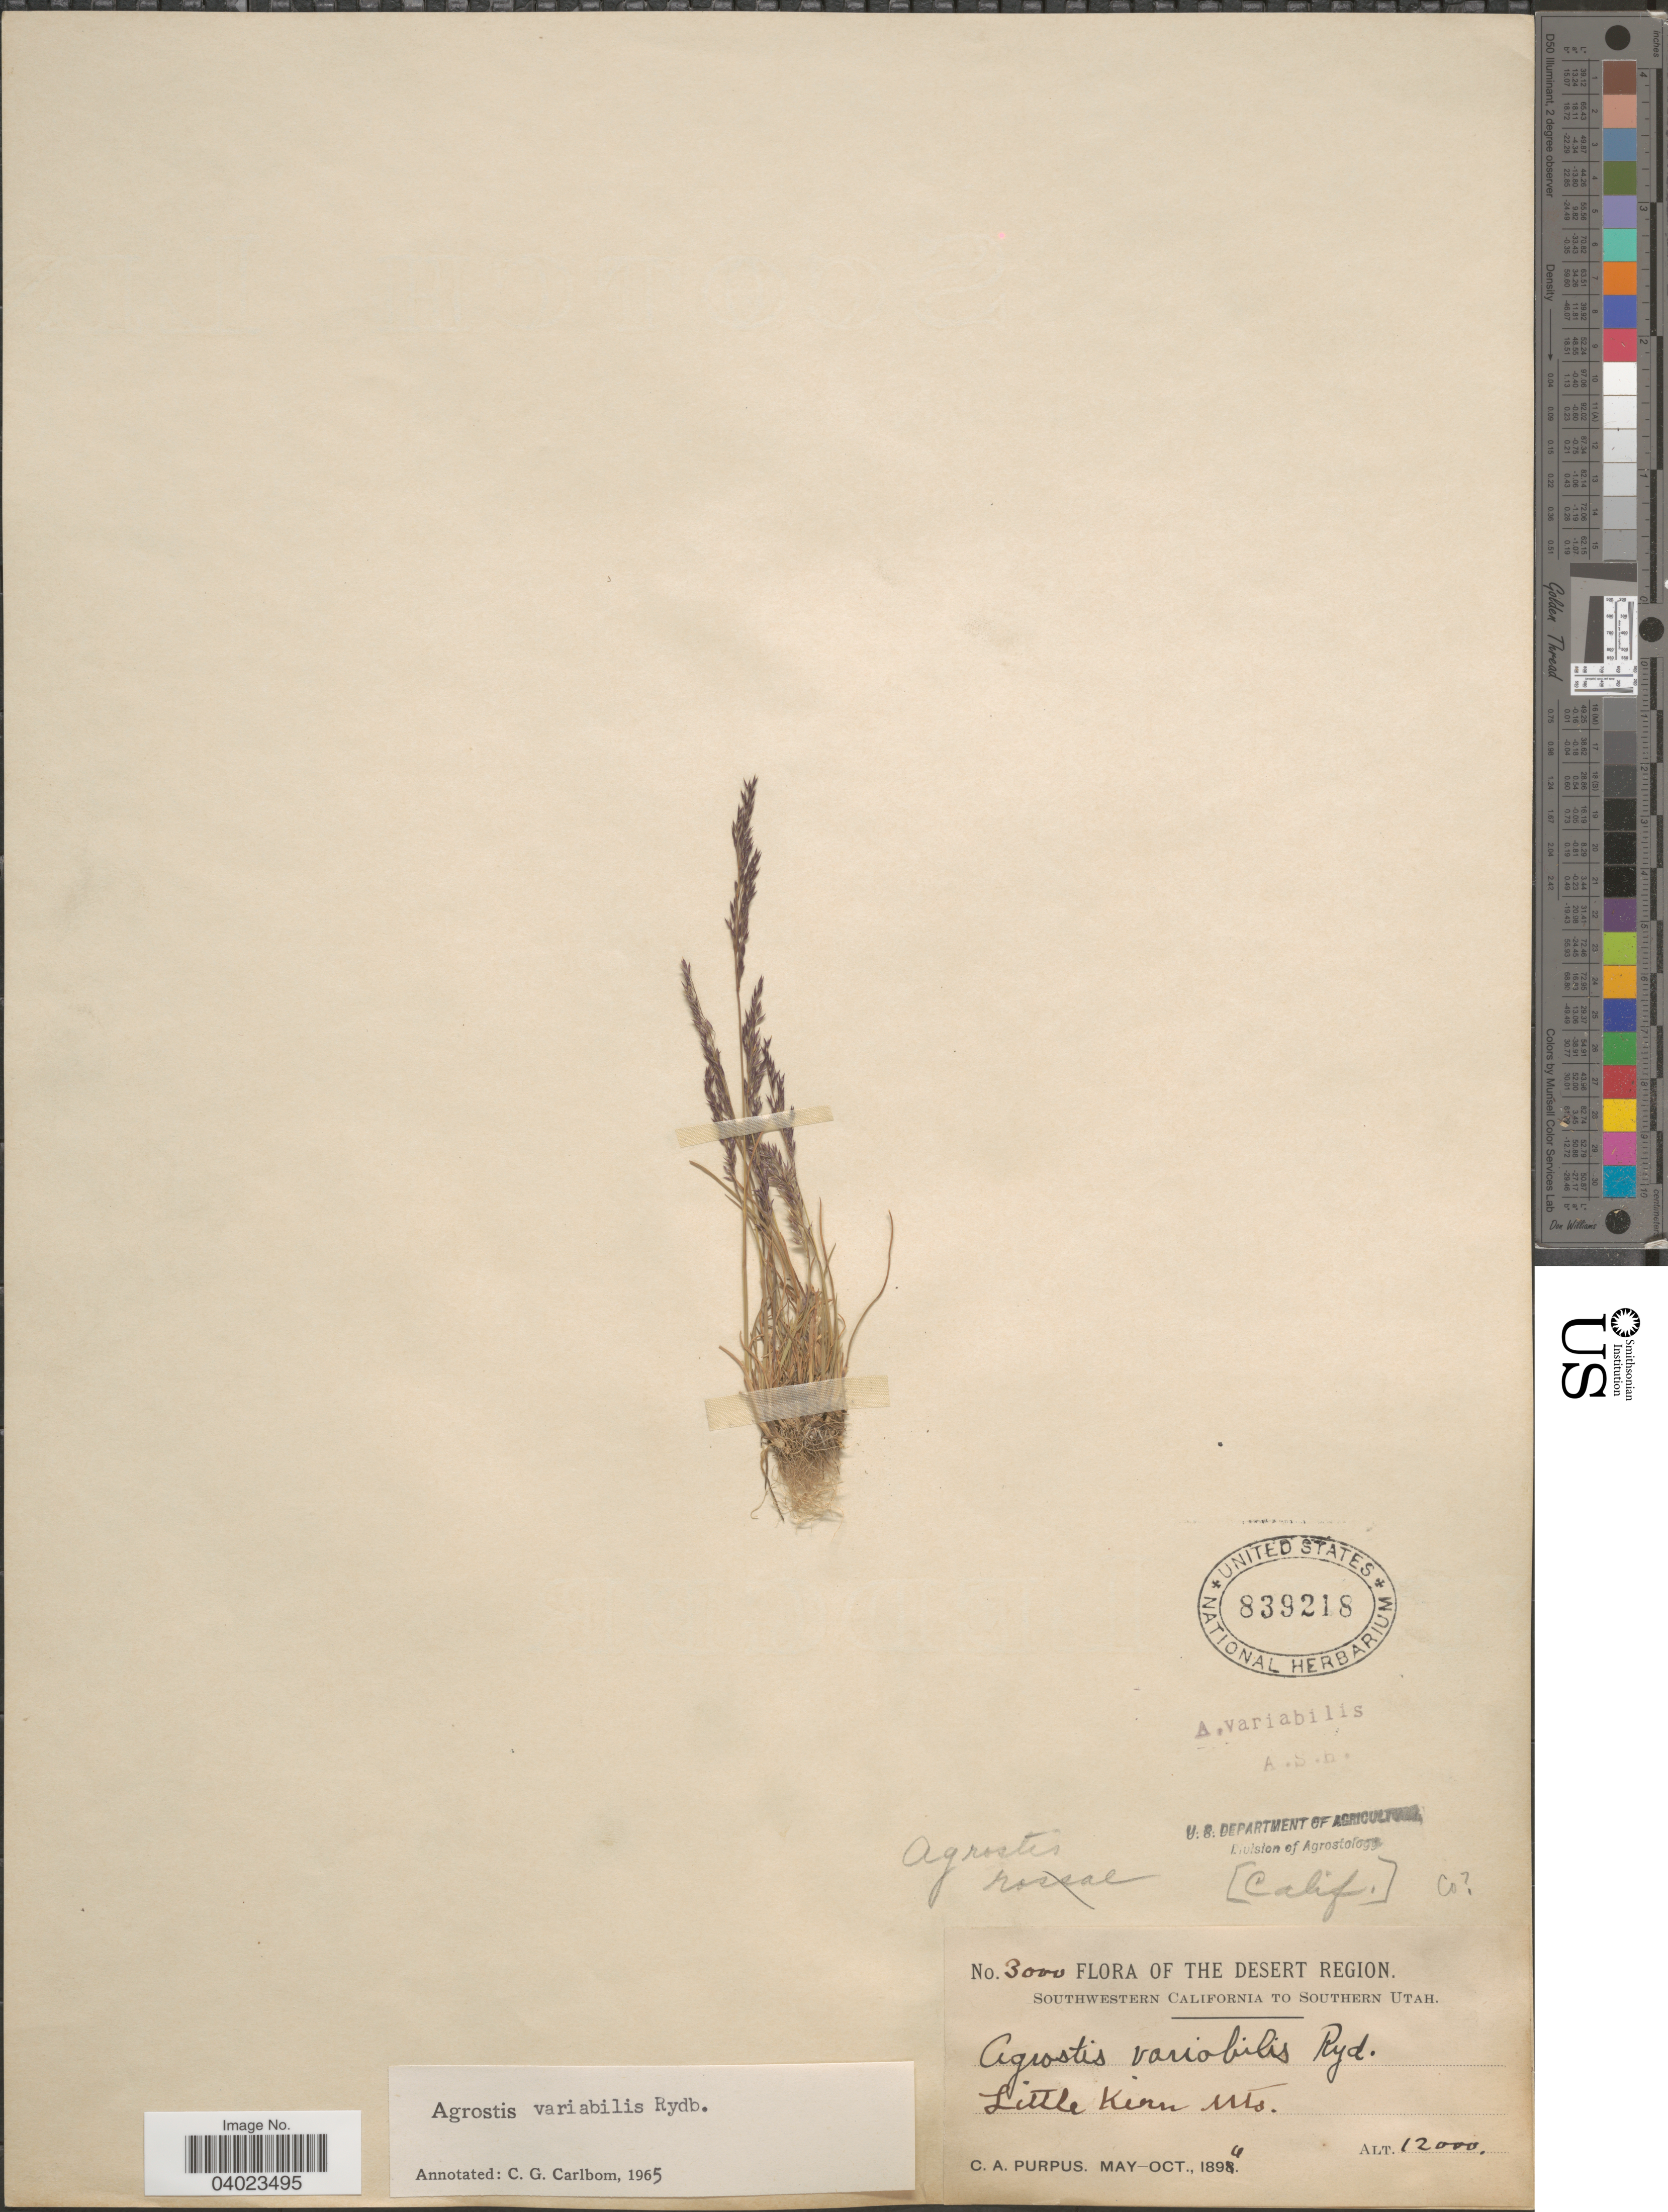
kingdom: Plantae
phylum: Tracheophyta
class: Liliopsida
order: Poales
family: Poaceae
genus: Agrostis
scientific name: Agrostis variabilis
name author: Rydb.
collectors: C. A. Purpus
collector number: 3000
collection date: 1894-05/1894-10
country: United States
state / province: California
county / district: Kern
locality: Co [unsure placement]. The Desert Region. Southwestern California. Little Kern Mts.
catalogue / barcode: US 839218